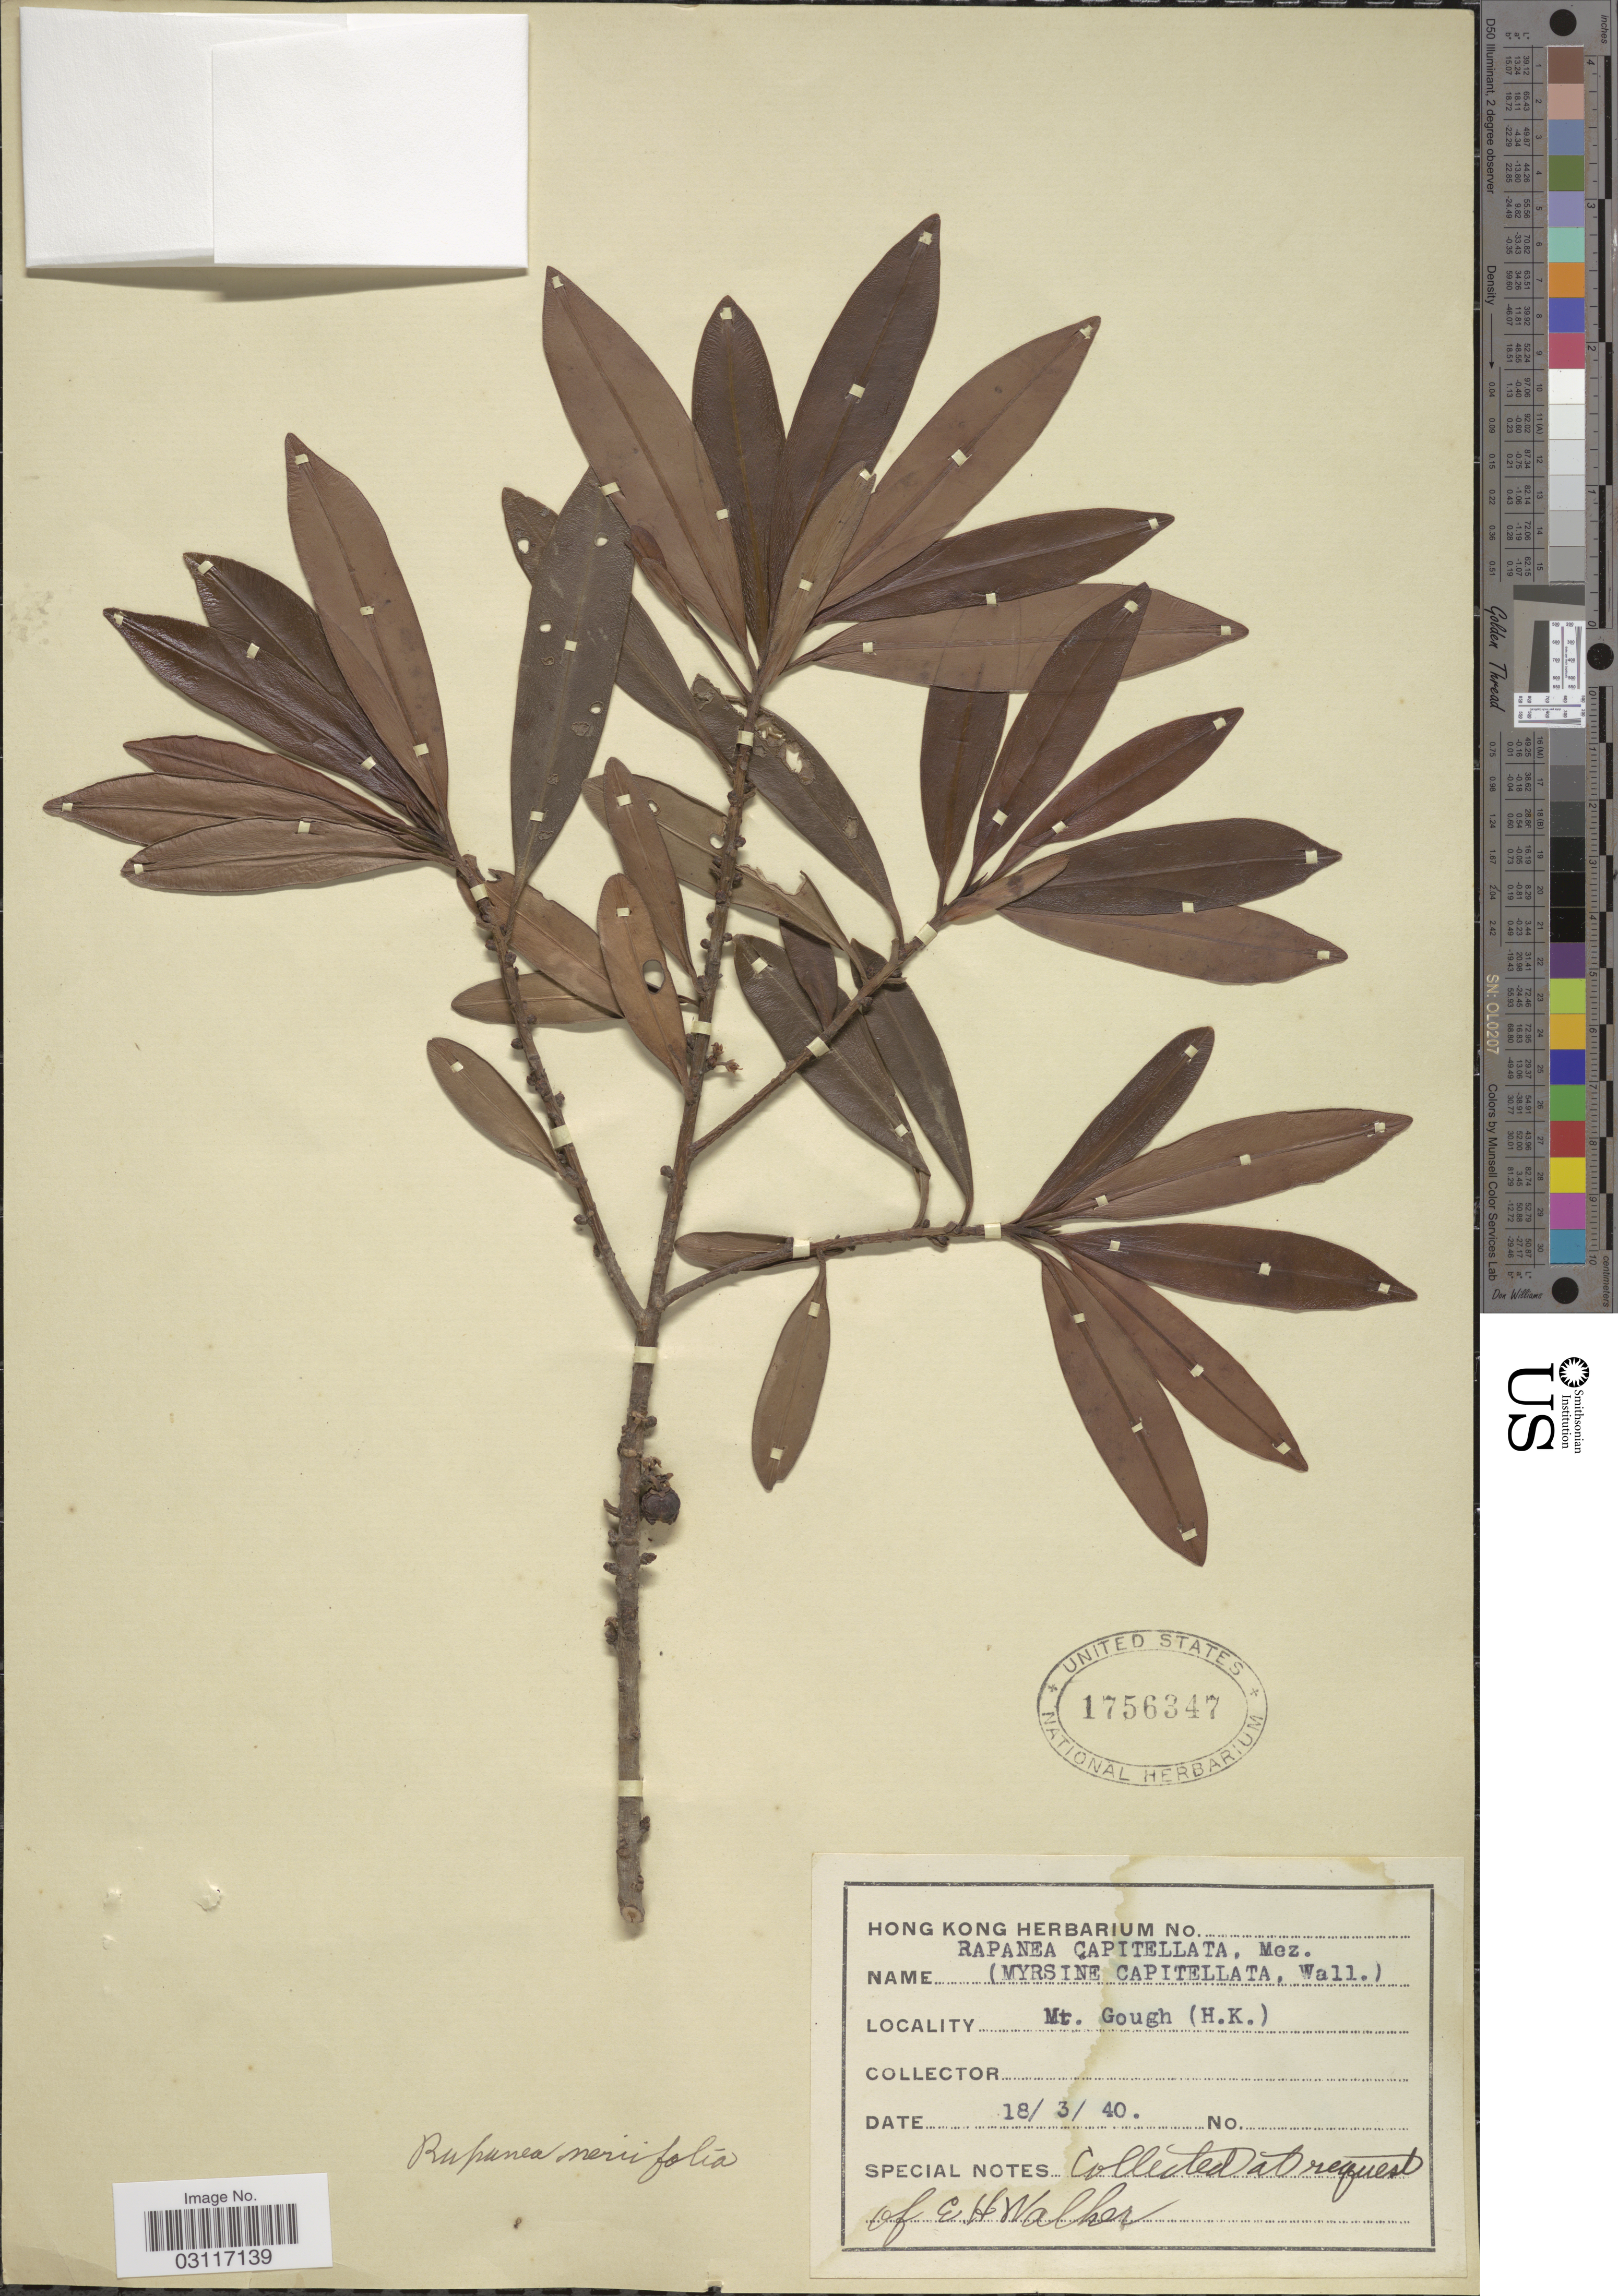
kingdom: Plantae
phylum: Tracheophyta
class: Magnoliopsida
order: Ericales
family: Primulaceae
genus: Myrsine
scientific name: Myrsine seguinii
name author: H. Lév.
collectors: E. H. Walker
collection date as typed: Transcribed d/m/y: 18/3/40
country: China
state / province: Hong Kong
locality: Mt. Gough (H.K.).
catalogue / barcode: US 1756347